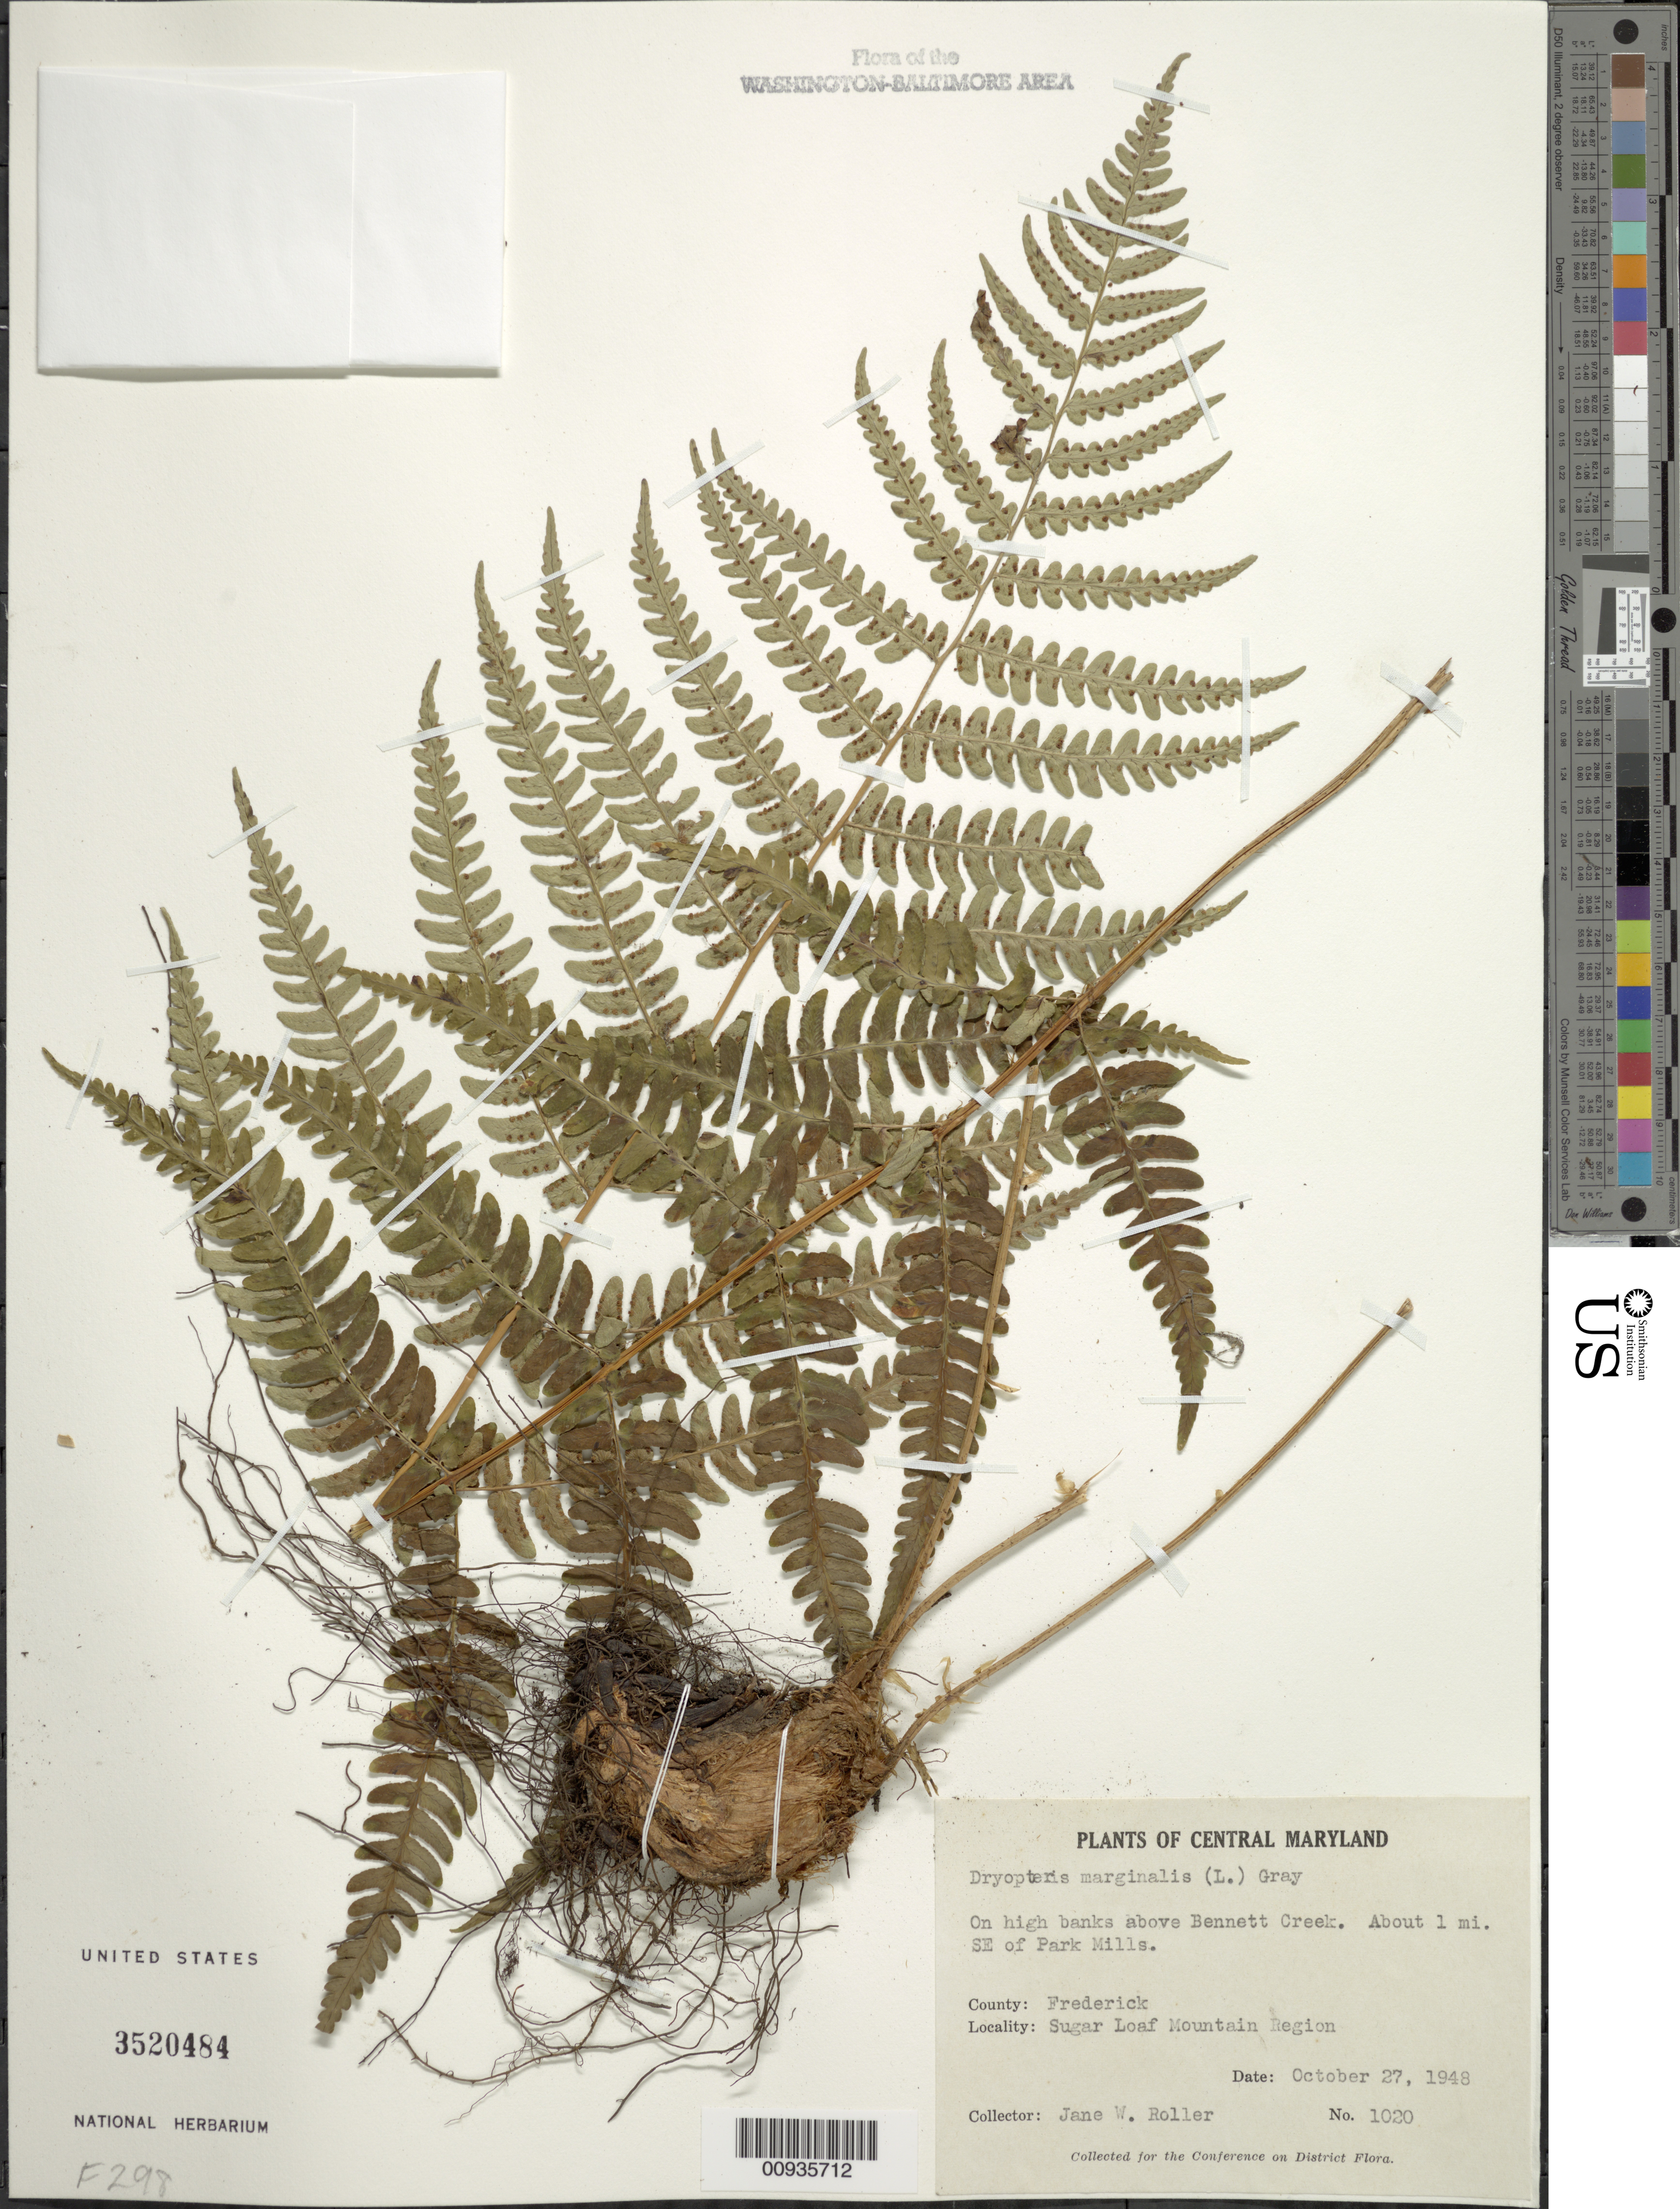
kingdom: Plantae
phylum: Tracheophyta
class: Polypodiopsida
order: Polypodiales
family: Dryopteridaceae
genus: Dryopteris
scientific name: Dryopteris marginalis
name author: (L.) A. Gray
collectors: J. W. Roller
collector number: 1020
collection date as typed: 27 Oct 1948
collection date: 1948-10-27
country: United States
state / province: Maryland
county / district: Frederick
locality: Above Bennett Creek, about 1 mi. southeast of Park Mills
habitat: On high banks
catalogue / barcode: US 3520484